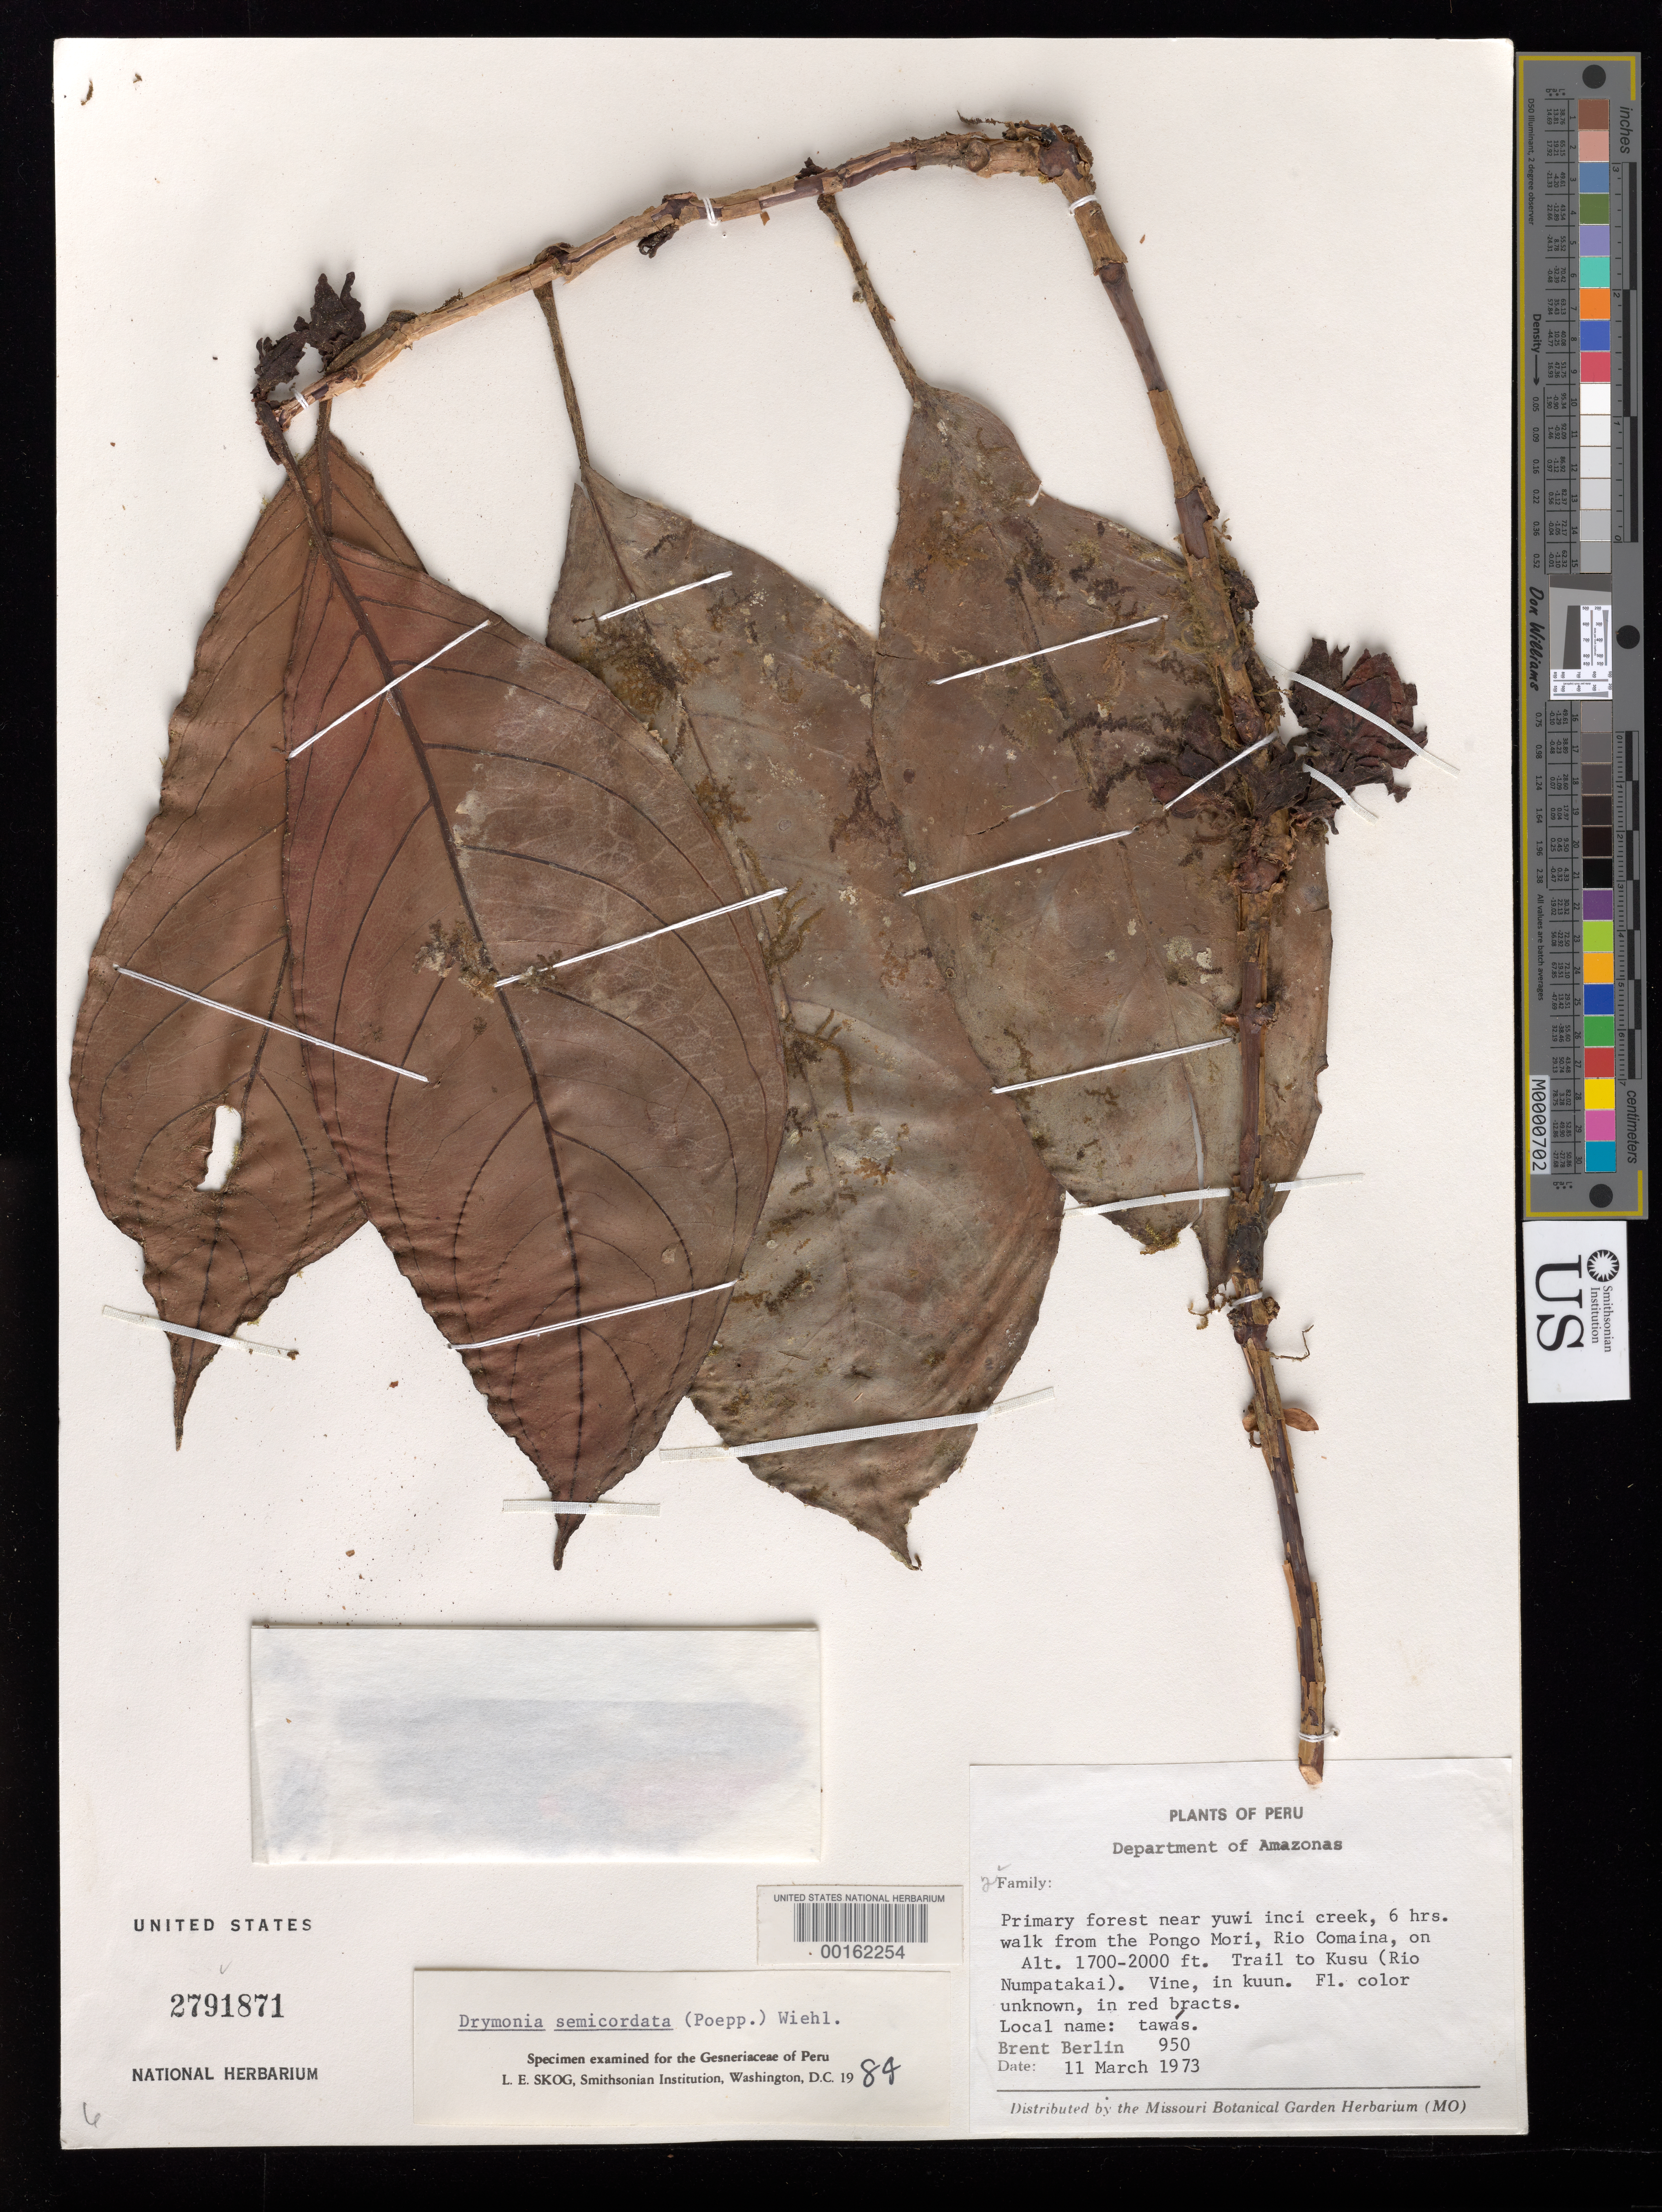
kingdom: Plantae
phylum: Tracheophyta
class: Magnoliopsida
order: Lamiales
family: Gesneriaceae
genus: Drymonia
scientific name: Drymonia semicordata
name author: (Poepp.) Wiehler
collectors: B. Berlin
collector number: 950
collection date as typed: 11 Mar 1973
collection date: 1973-03-11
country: Peru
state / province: Amazonas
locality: Near Yuwi Inci Creek, 6 hrs walk from the Pongo Mori, Rio Comaina, on trail to Kusu (Rio Numpatakai)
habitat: Primary forest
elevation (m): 518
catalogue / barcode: US 2791871